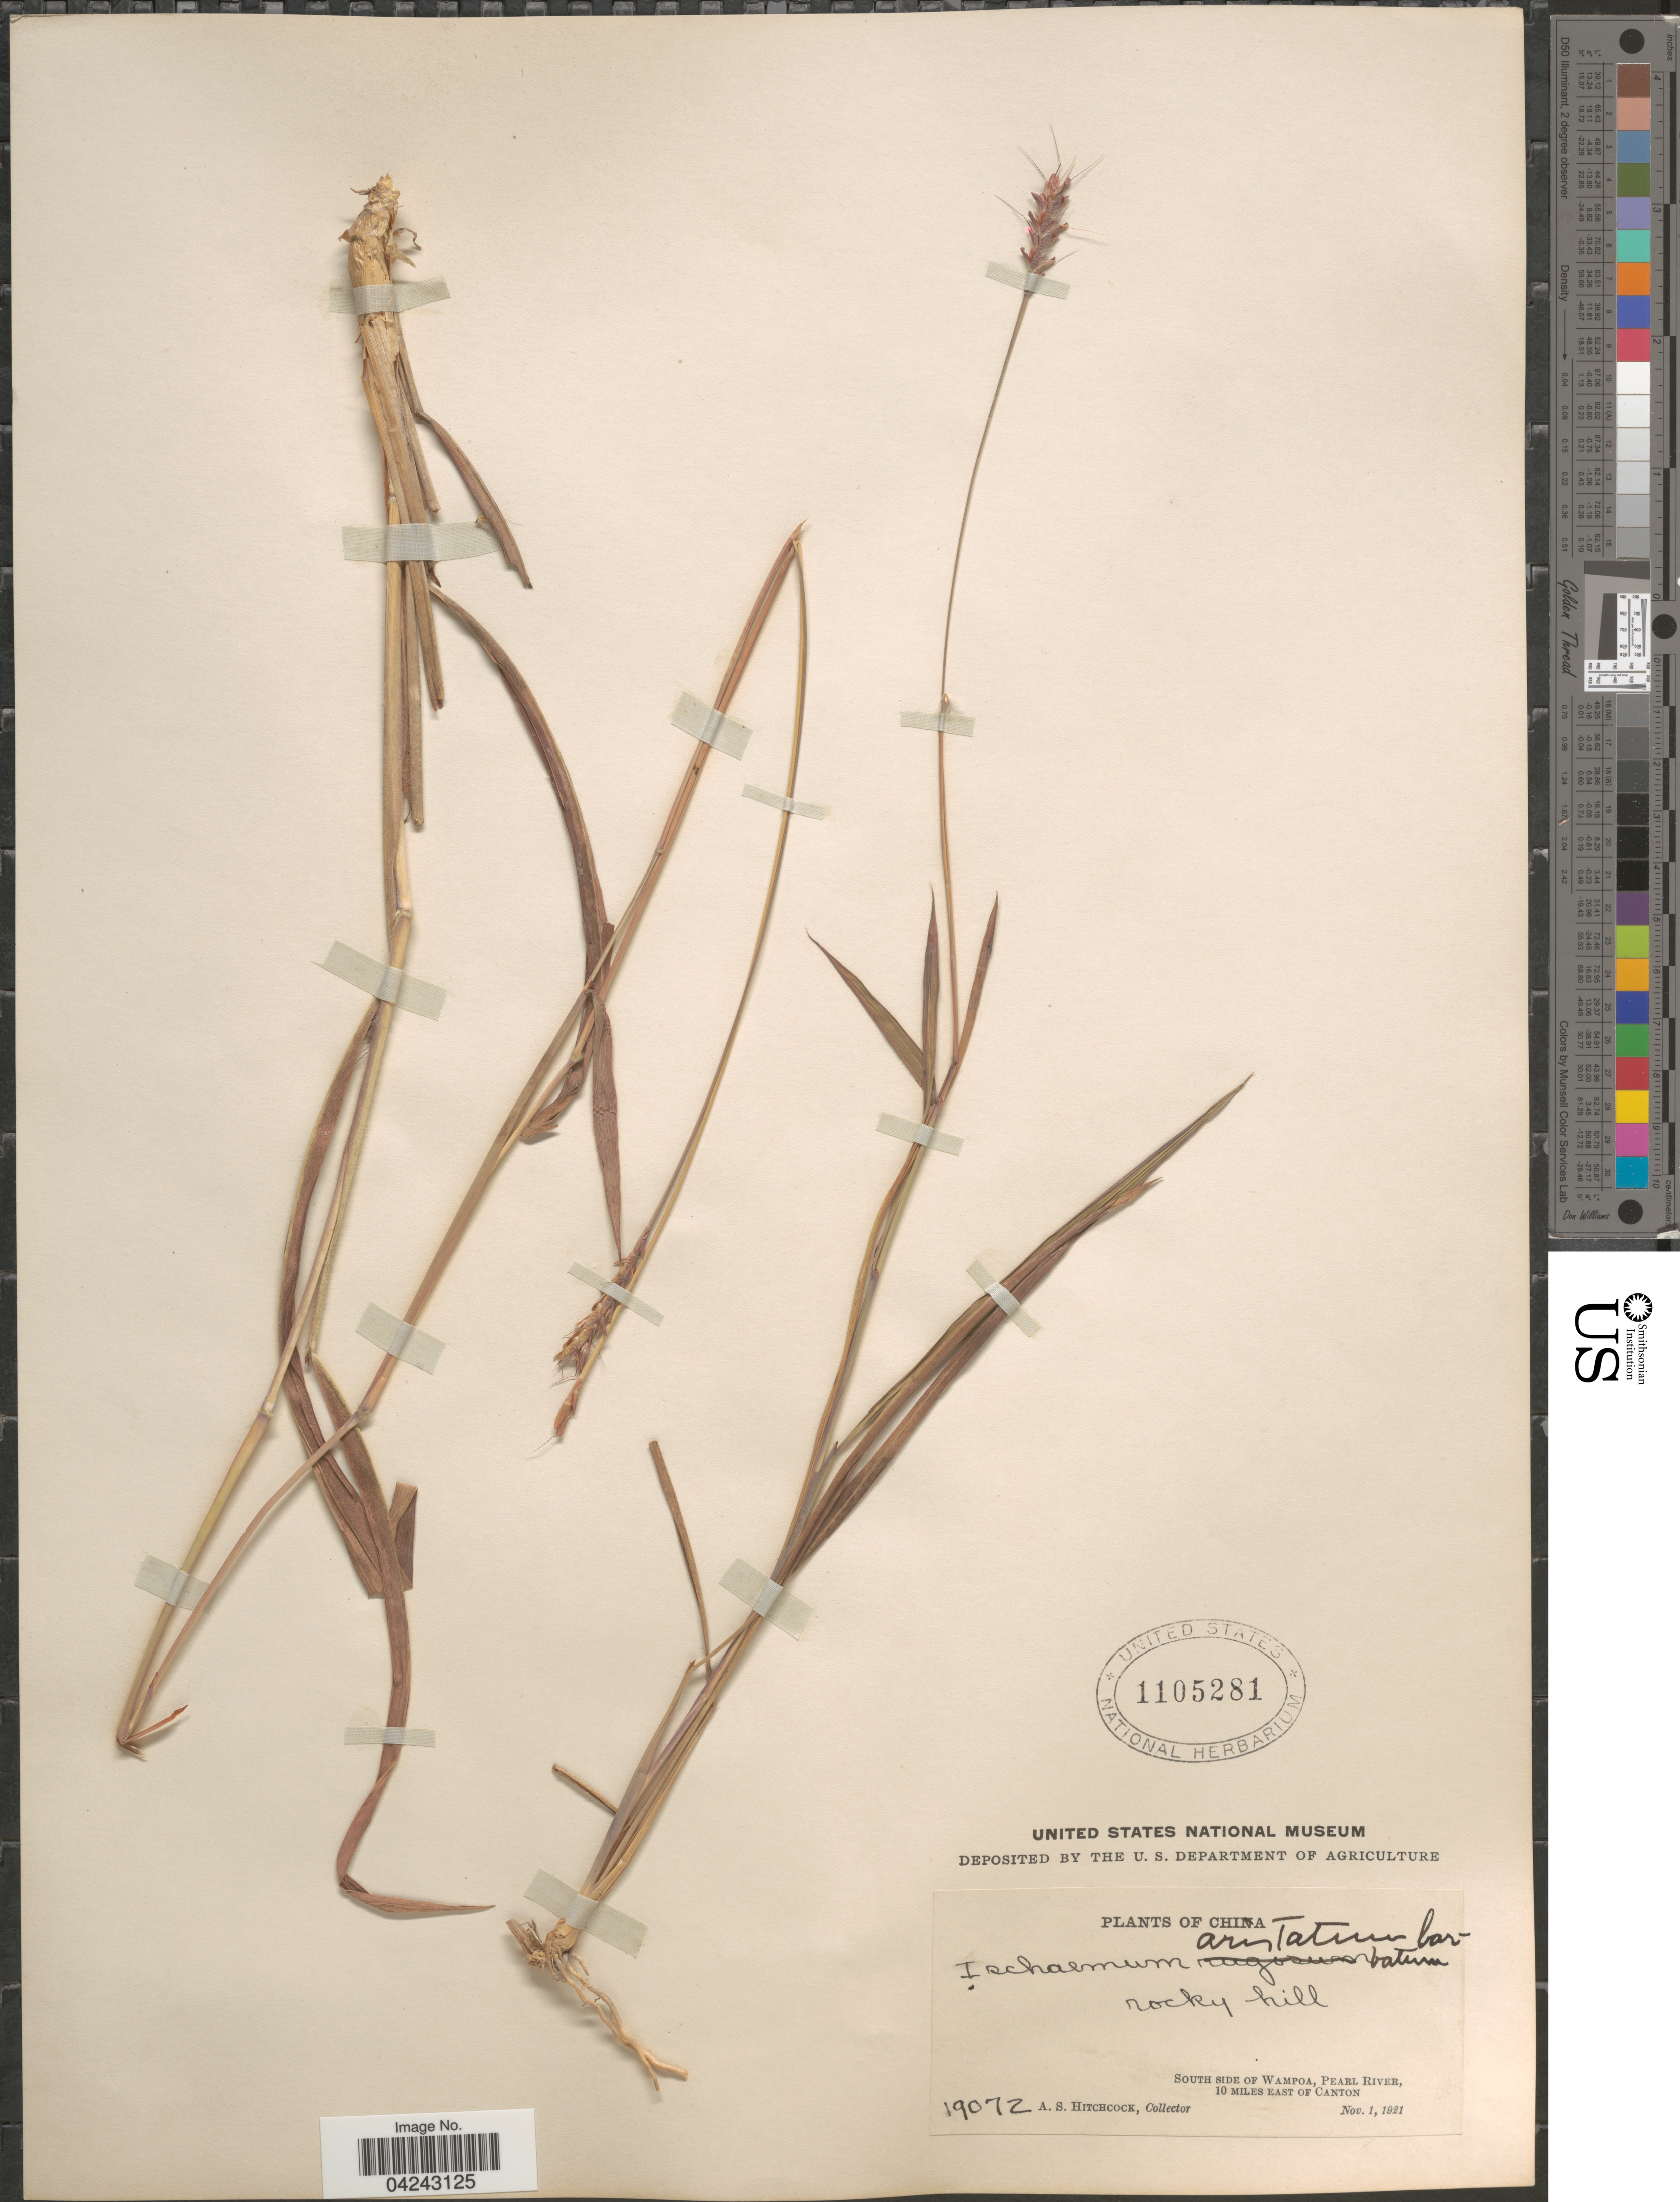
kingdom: Plantae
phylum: Tracheophyta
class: Liliopsida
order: Poales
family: Poaceae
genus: Ischaemum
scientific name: Ischaemum aristatum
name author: L.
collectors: A. S. Hitchcock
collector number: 19072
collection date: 1921-11-01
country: China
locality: South side of Wampoa, Pearl River, 10 miles East of Canton.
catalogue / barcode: US 1105281